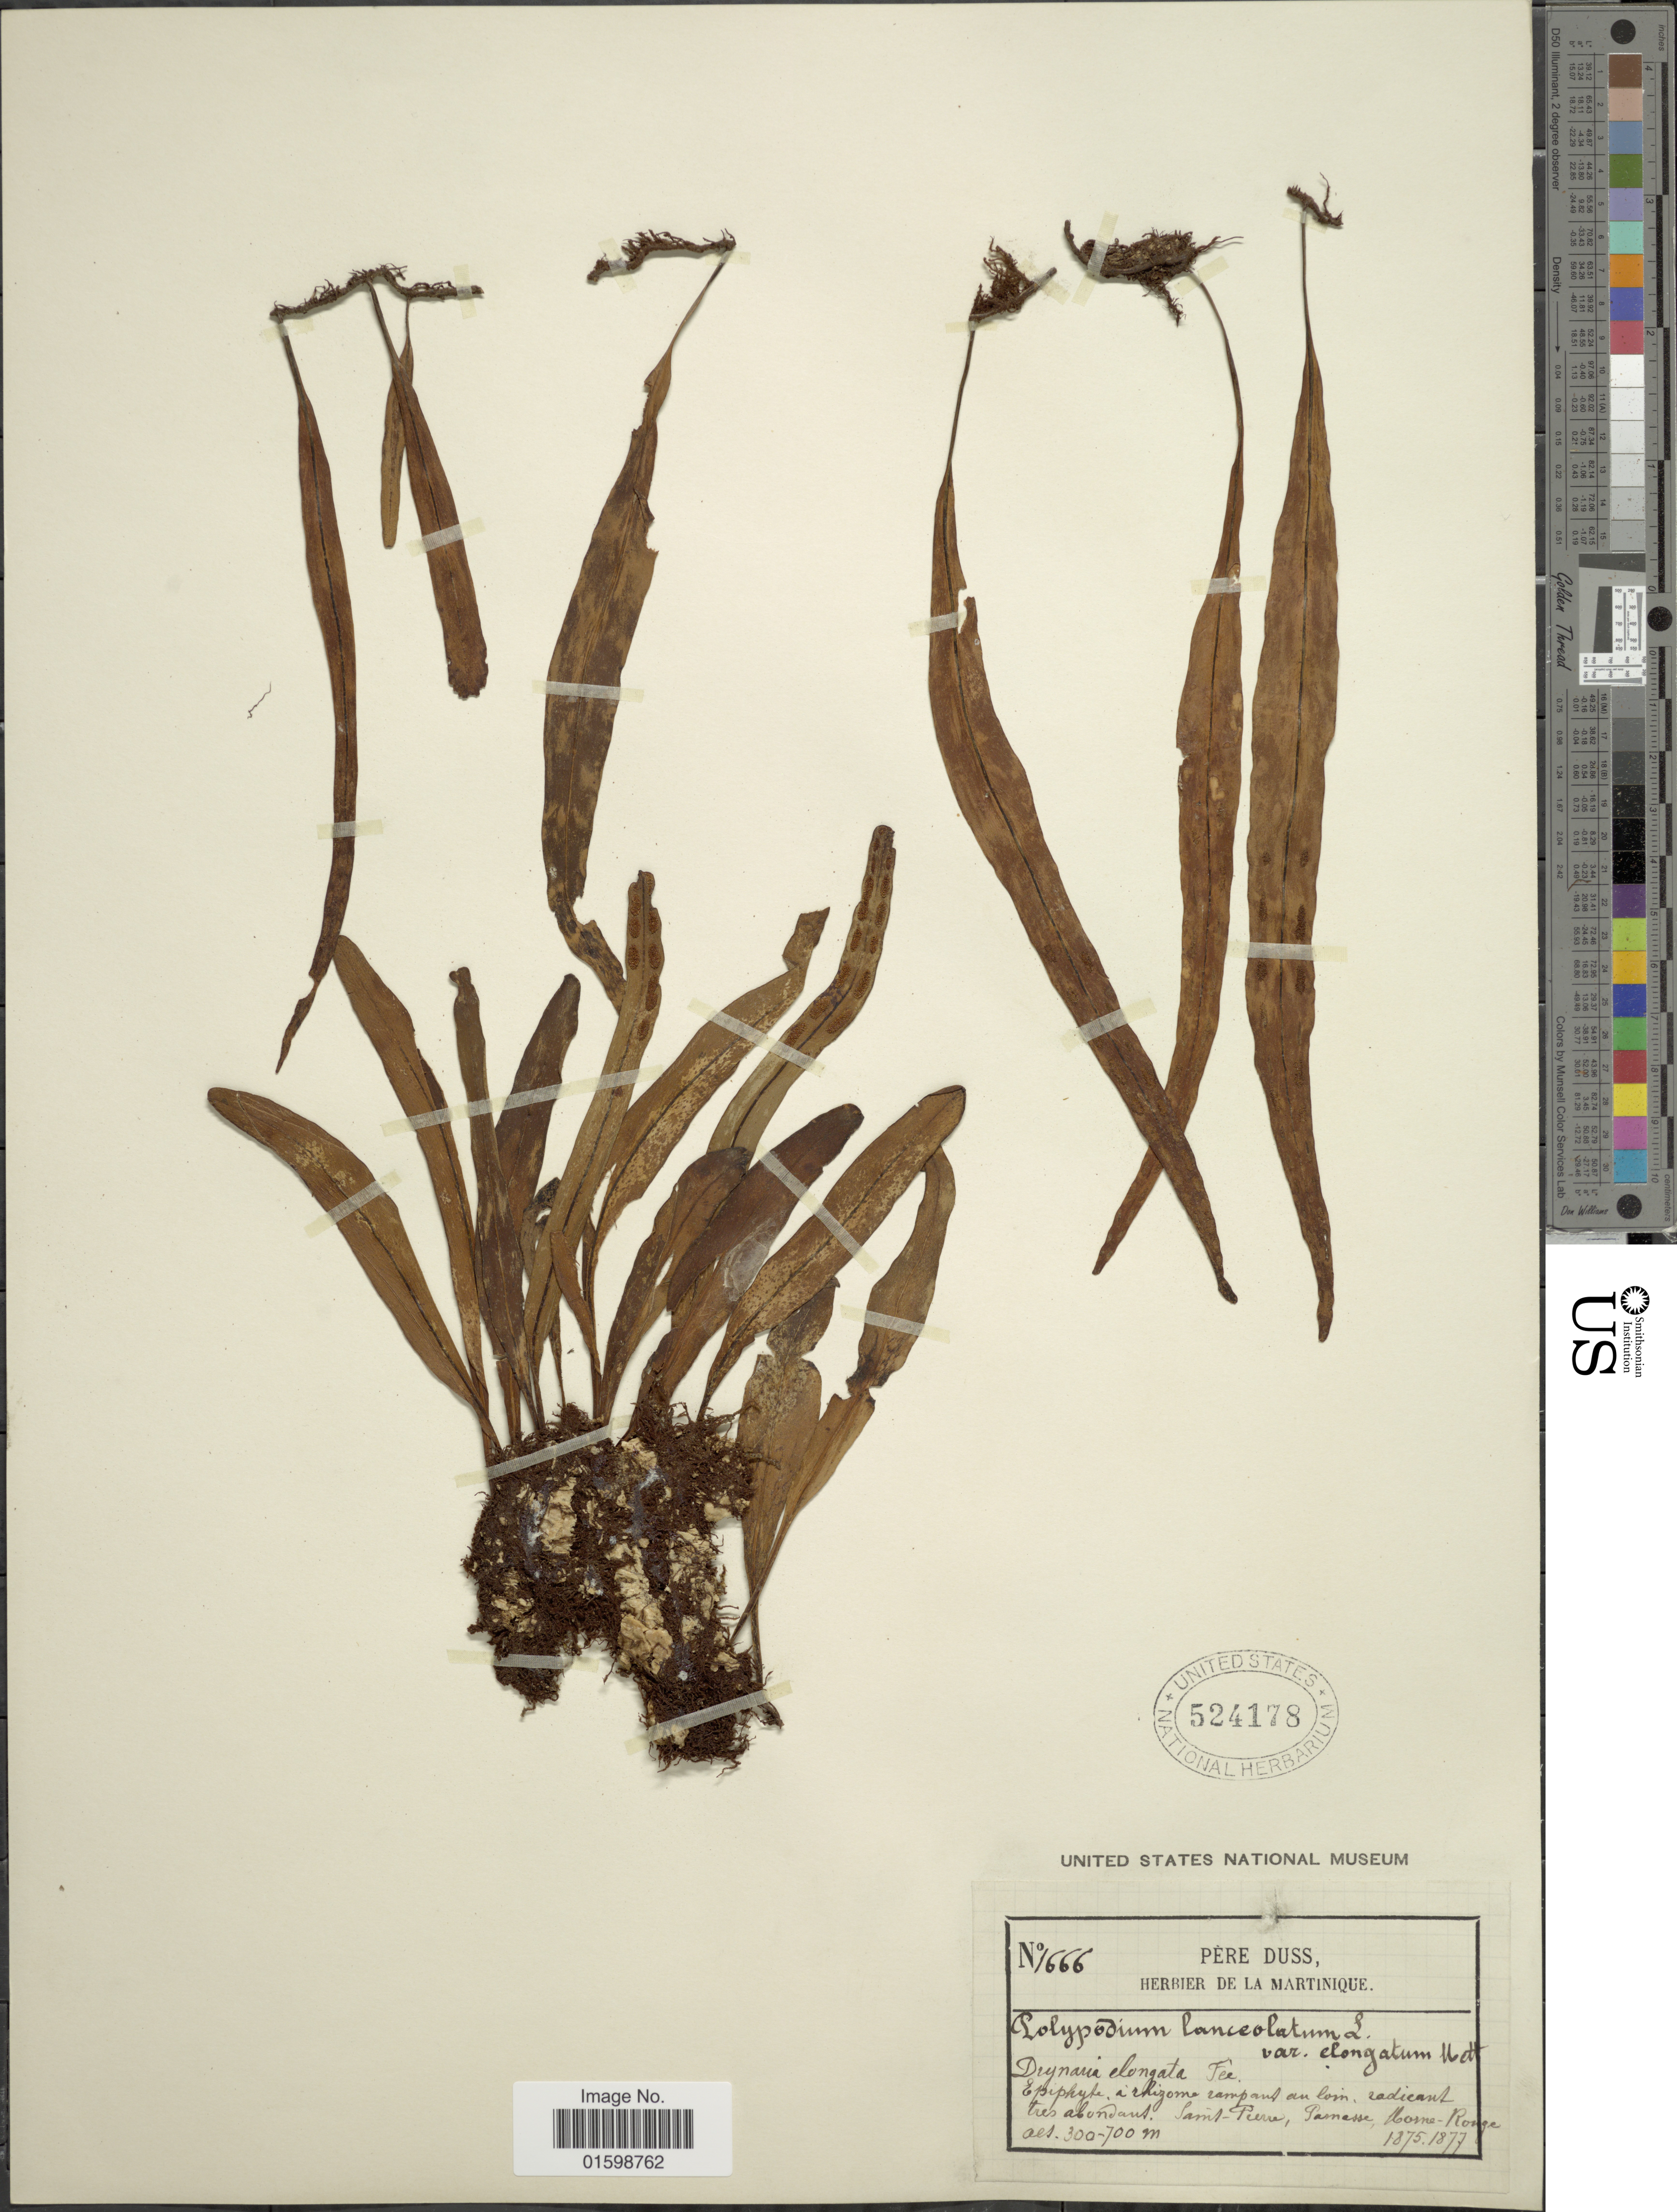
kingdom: Plantae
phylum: Tracheophyta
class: Polypodiopsida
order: Polypodiales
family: Polypodiaceae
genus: Pleopeltis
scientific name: Pleopeltis astrolepis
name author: (Liebm.) E. Fourn.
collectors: Père Duss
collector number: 1666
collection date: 1875/1877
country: Martinique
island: Martinique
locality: Epiphyte a rhizome rampant au loin, radicant tres abondant, Saint-Pierre, Parnasse, Morne-Rouge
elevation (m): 300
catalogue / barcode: US 524178